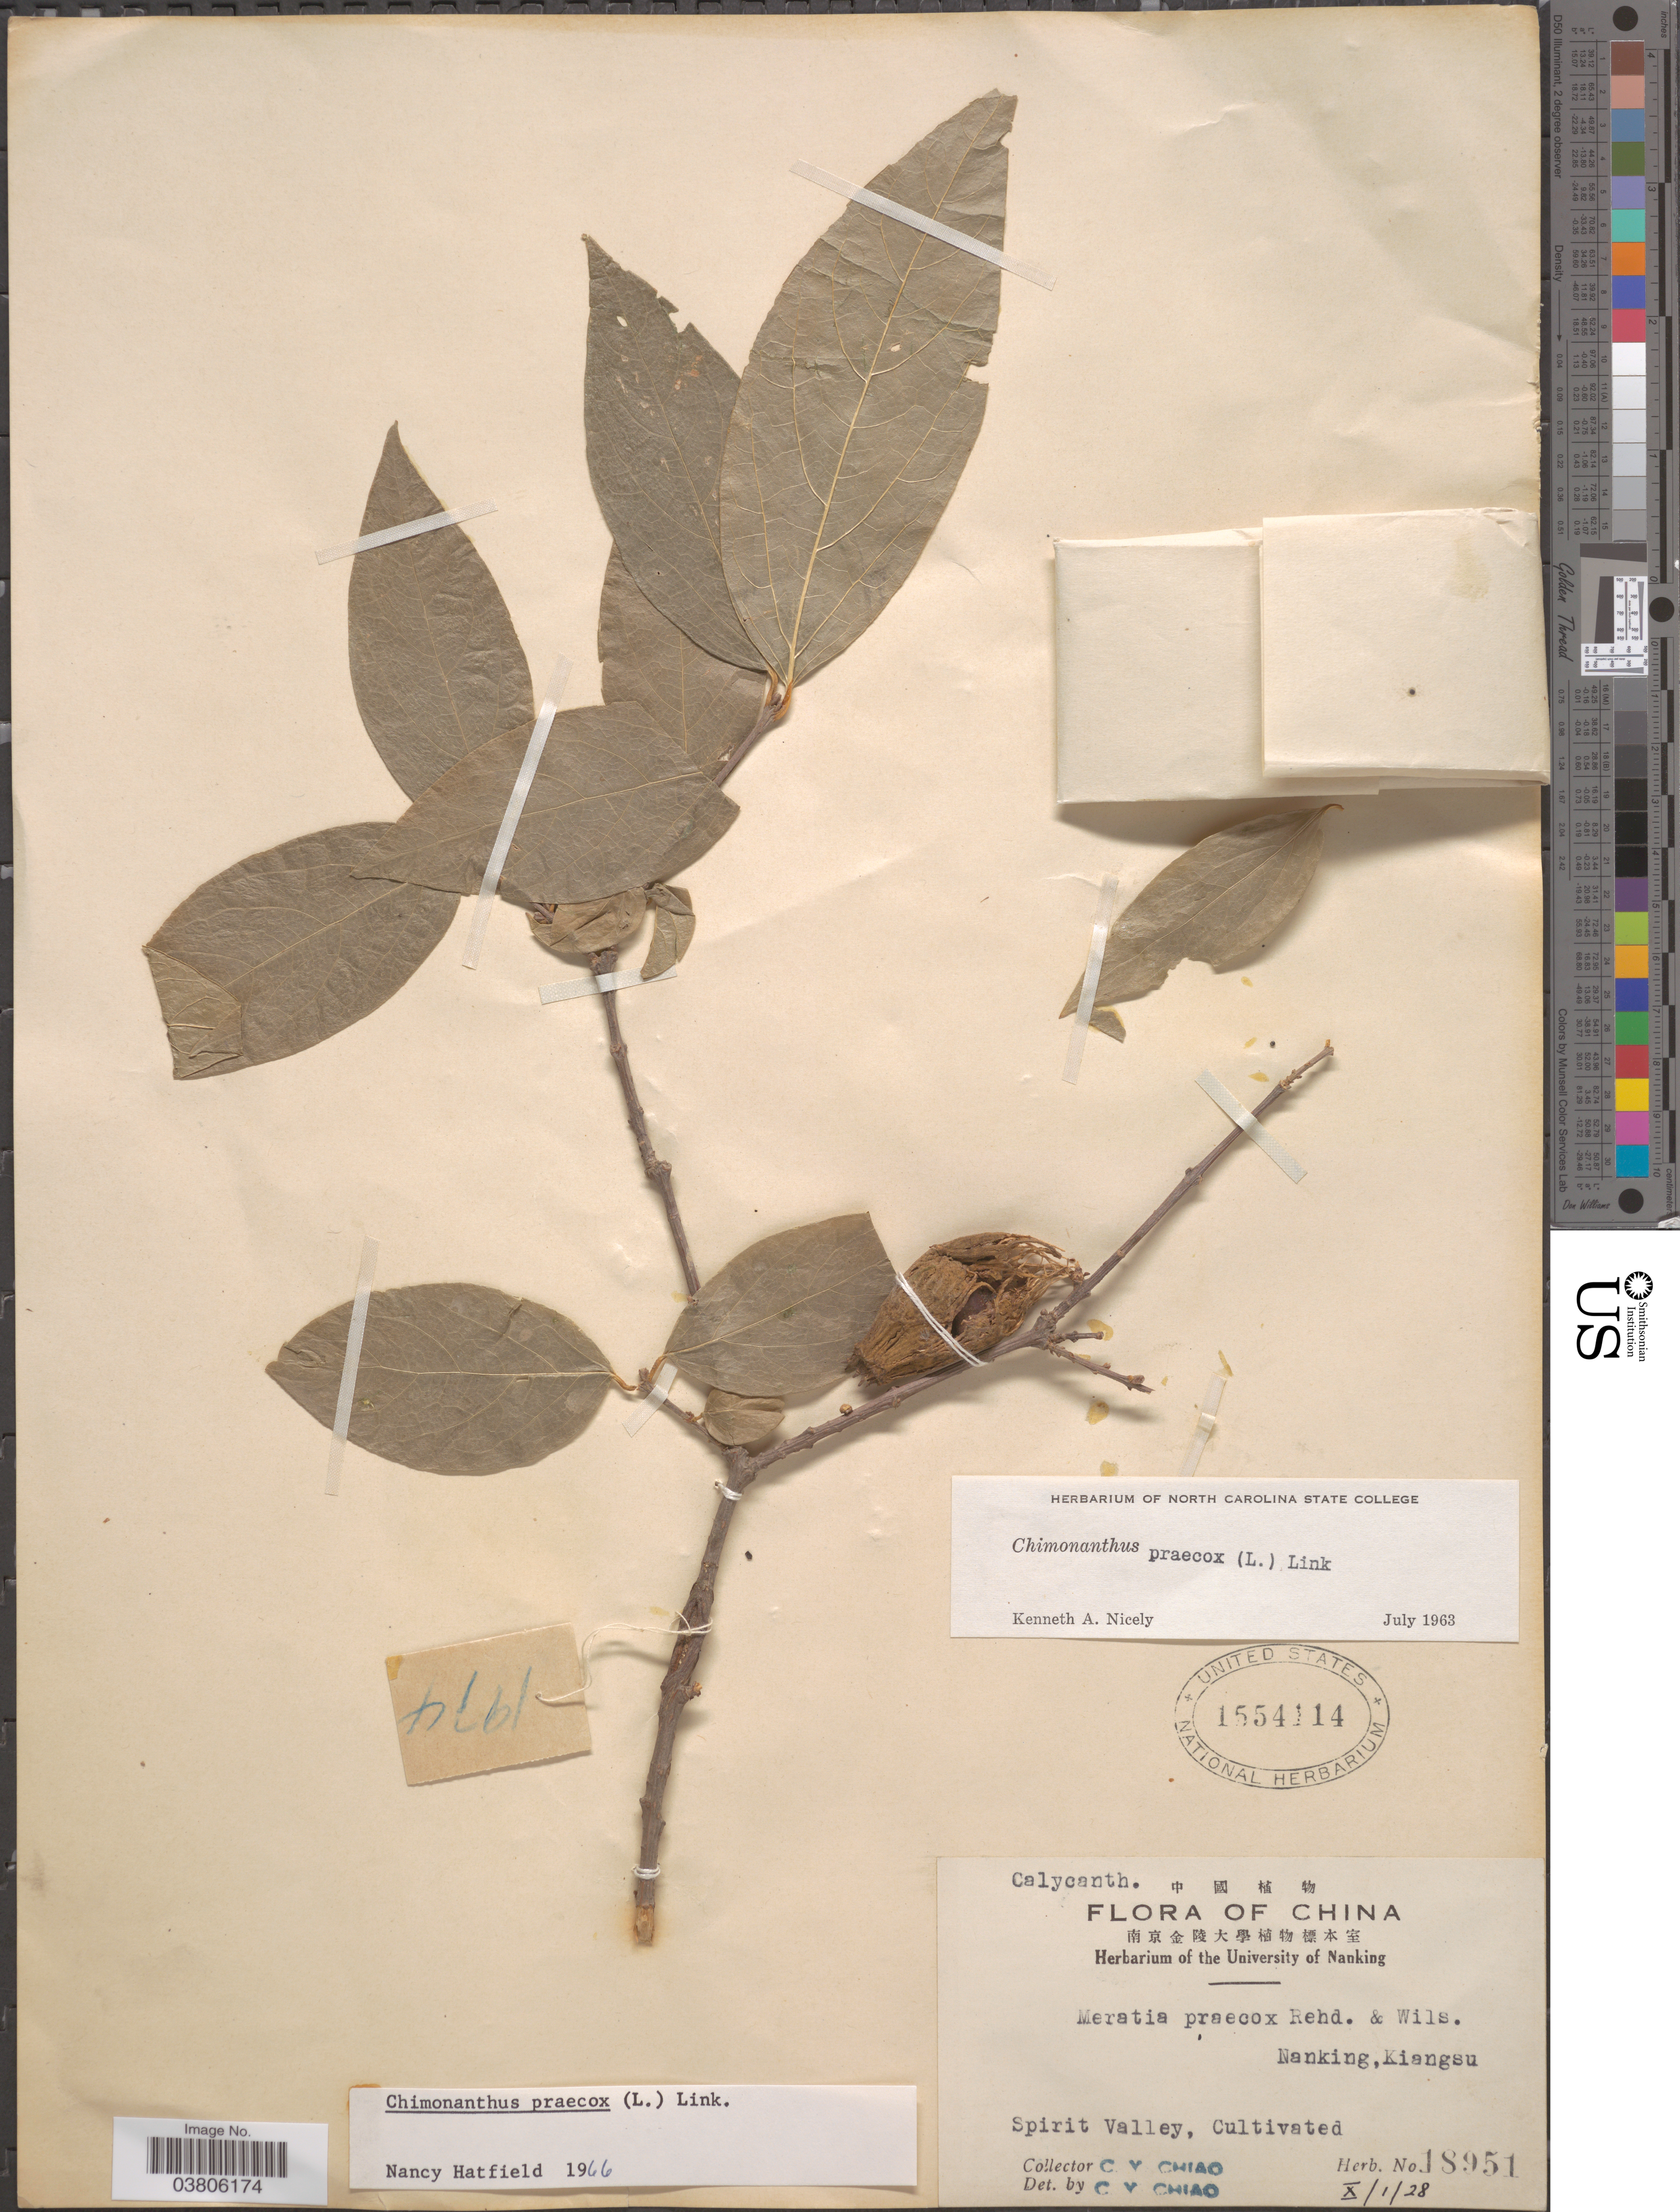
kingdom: Plantae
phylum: Tracheophyta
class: Magnoliopsida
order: Laurales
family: Calycanthaceae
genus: Chimonanthus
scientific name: Chimonanthus praecox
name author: (L.) Link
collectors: C. Y. Chiao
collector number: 18951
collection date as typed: Transcribed d/m/y: 1/10/28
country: China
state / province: Jiangsu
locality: Nanking, Kiangsu. Spirit Valley.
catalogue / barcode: US 1554114